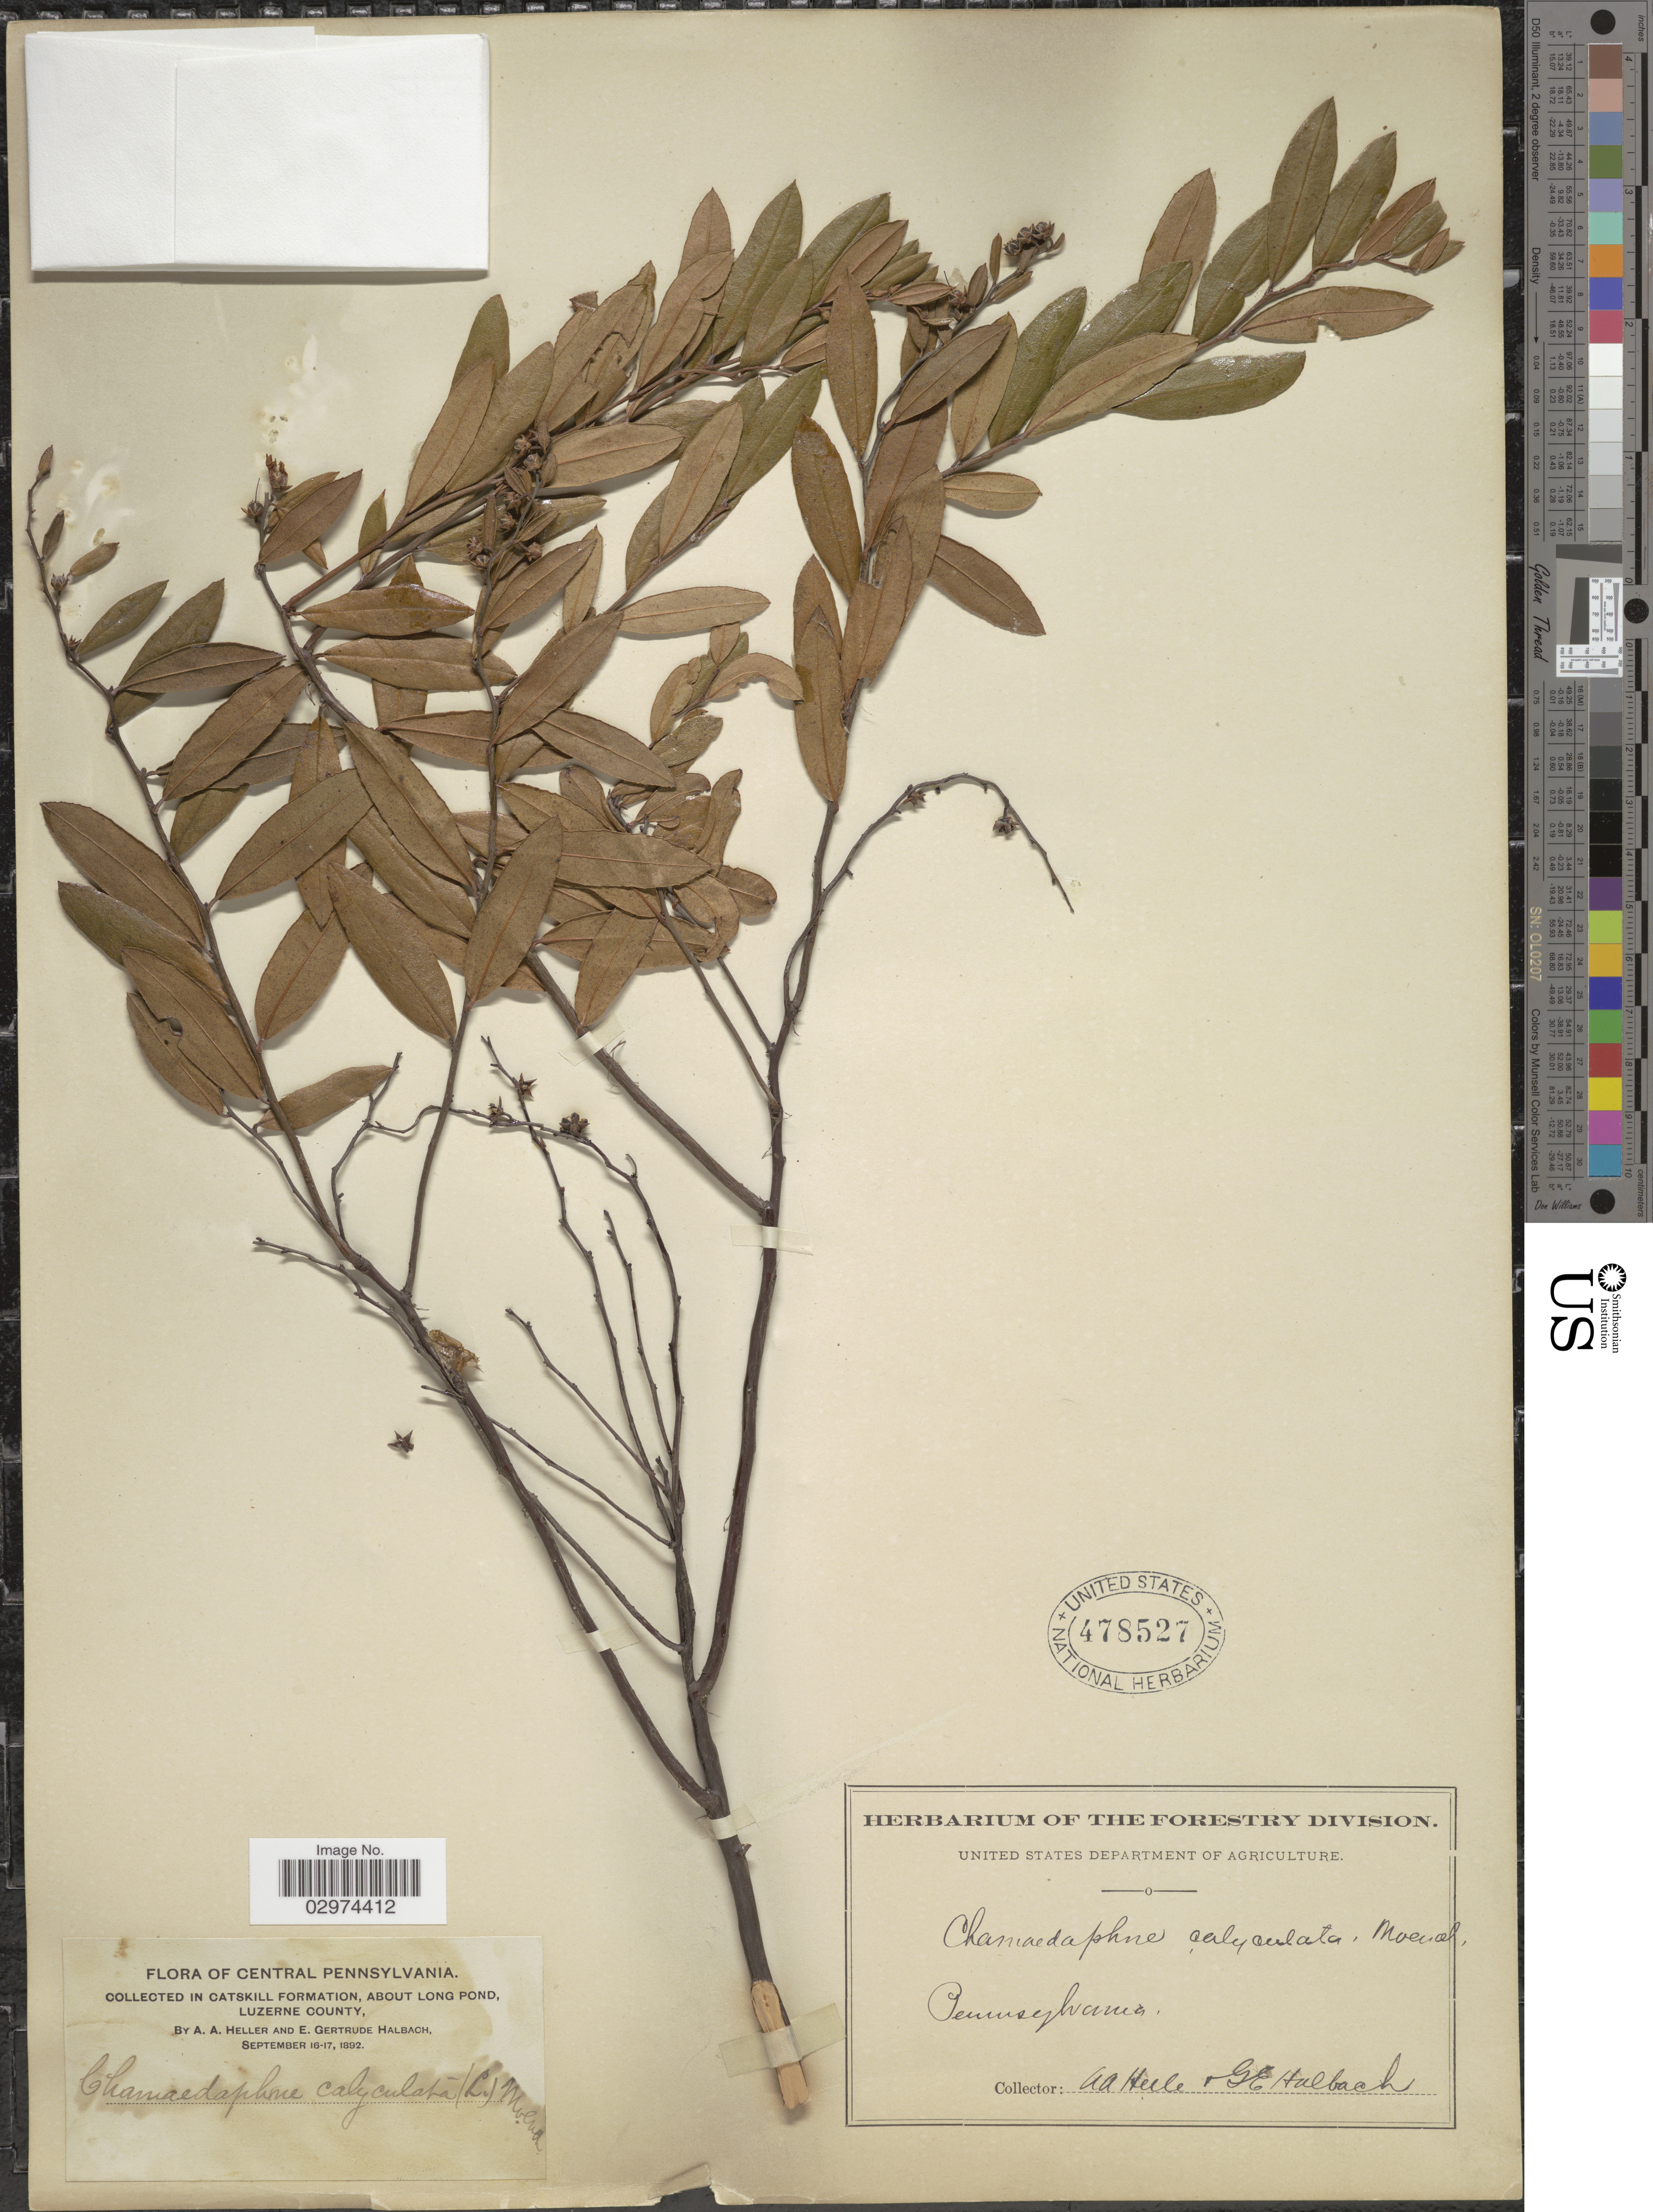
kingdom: Plantae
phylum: Tracheophyta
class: Magnoliopsida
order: Ericales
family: Ericaceae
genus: Chamaedaphne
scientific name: Chamaedaphne calyculata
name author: (L.) Moench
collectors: A. A. Heller & E. G. Halbach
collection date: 1892-09-16/1892-09-17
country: United States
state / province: Pennsylvania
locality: Central Pennsylvania. In Catskill Formation, about Long Pond, Luzerne County.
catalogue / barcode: US 478527